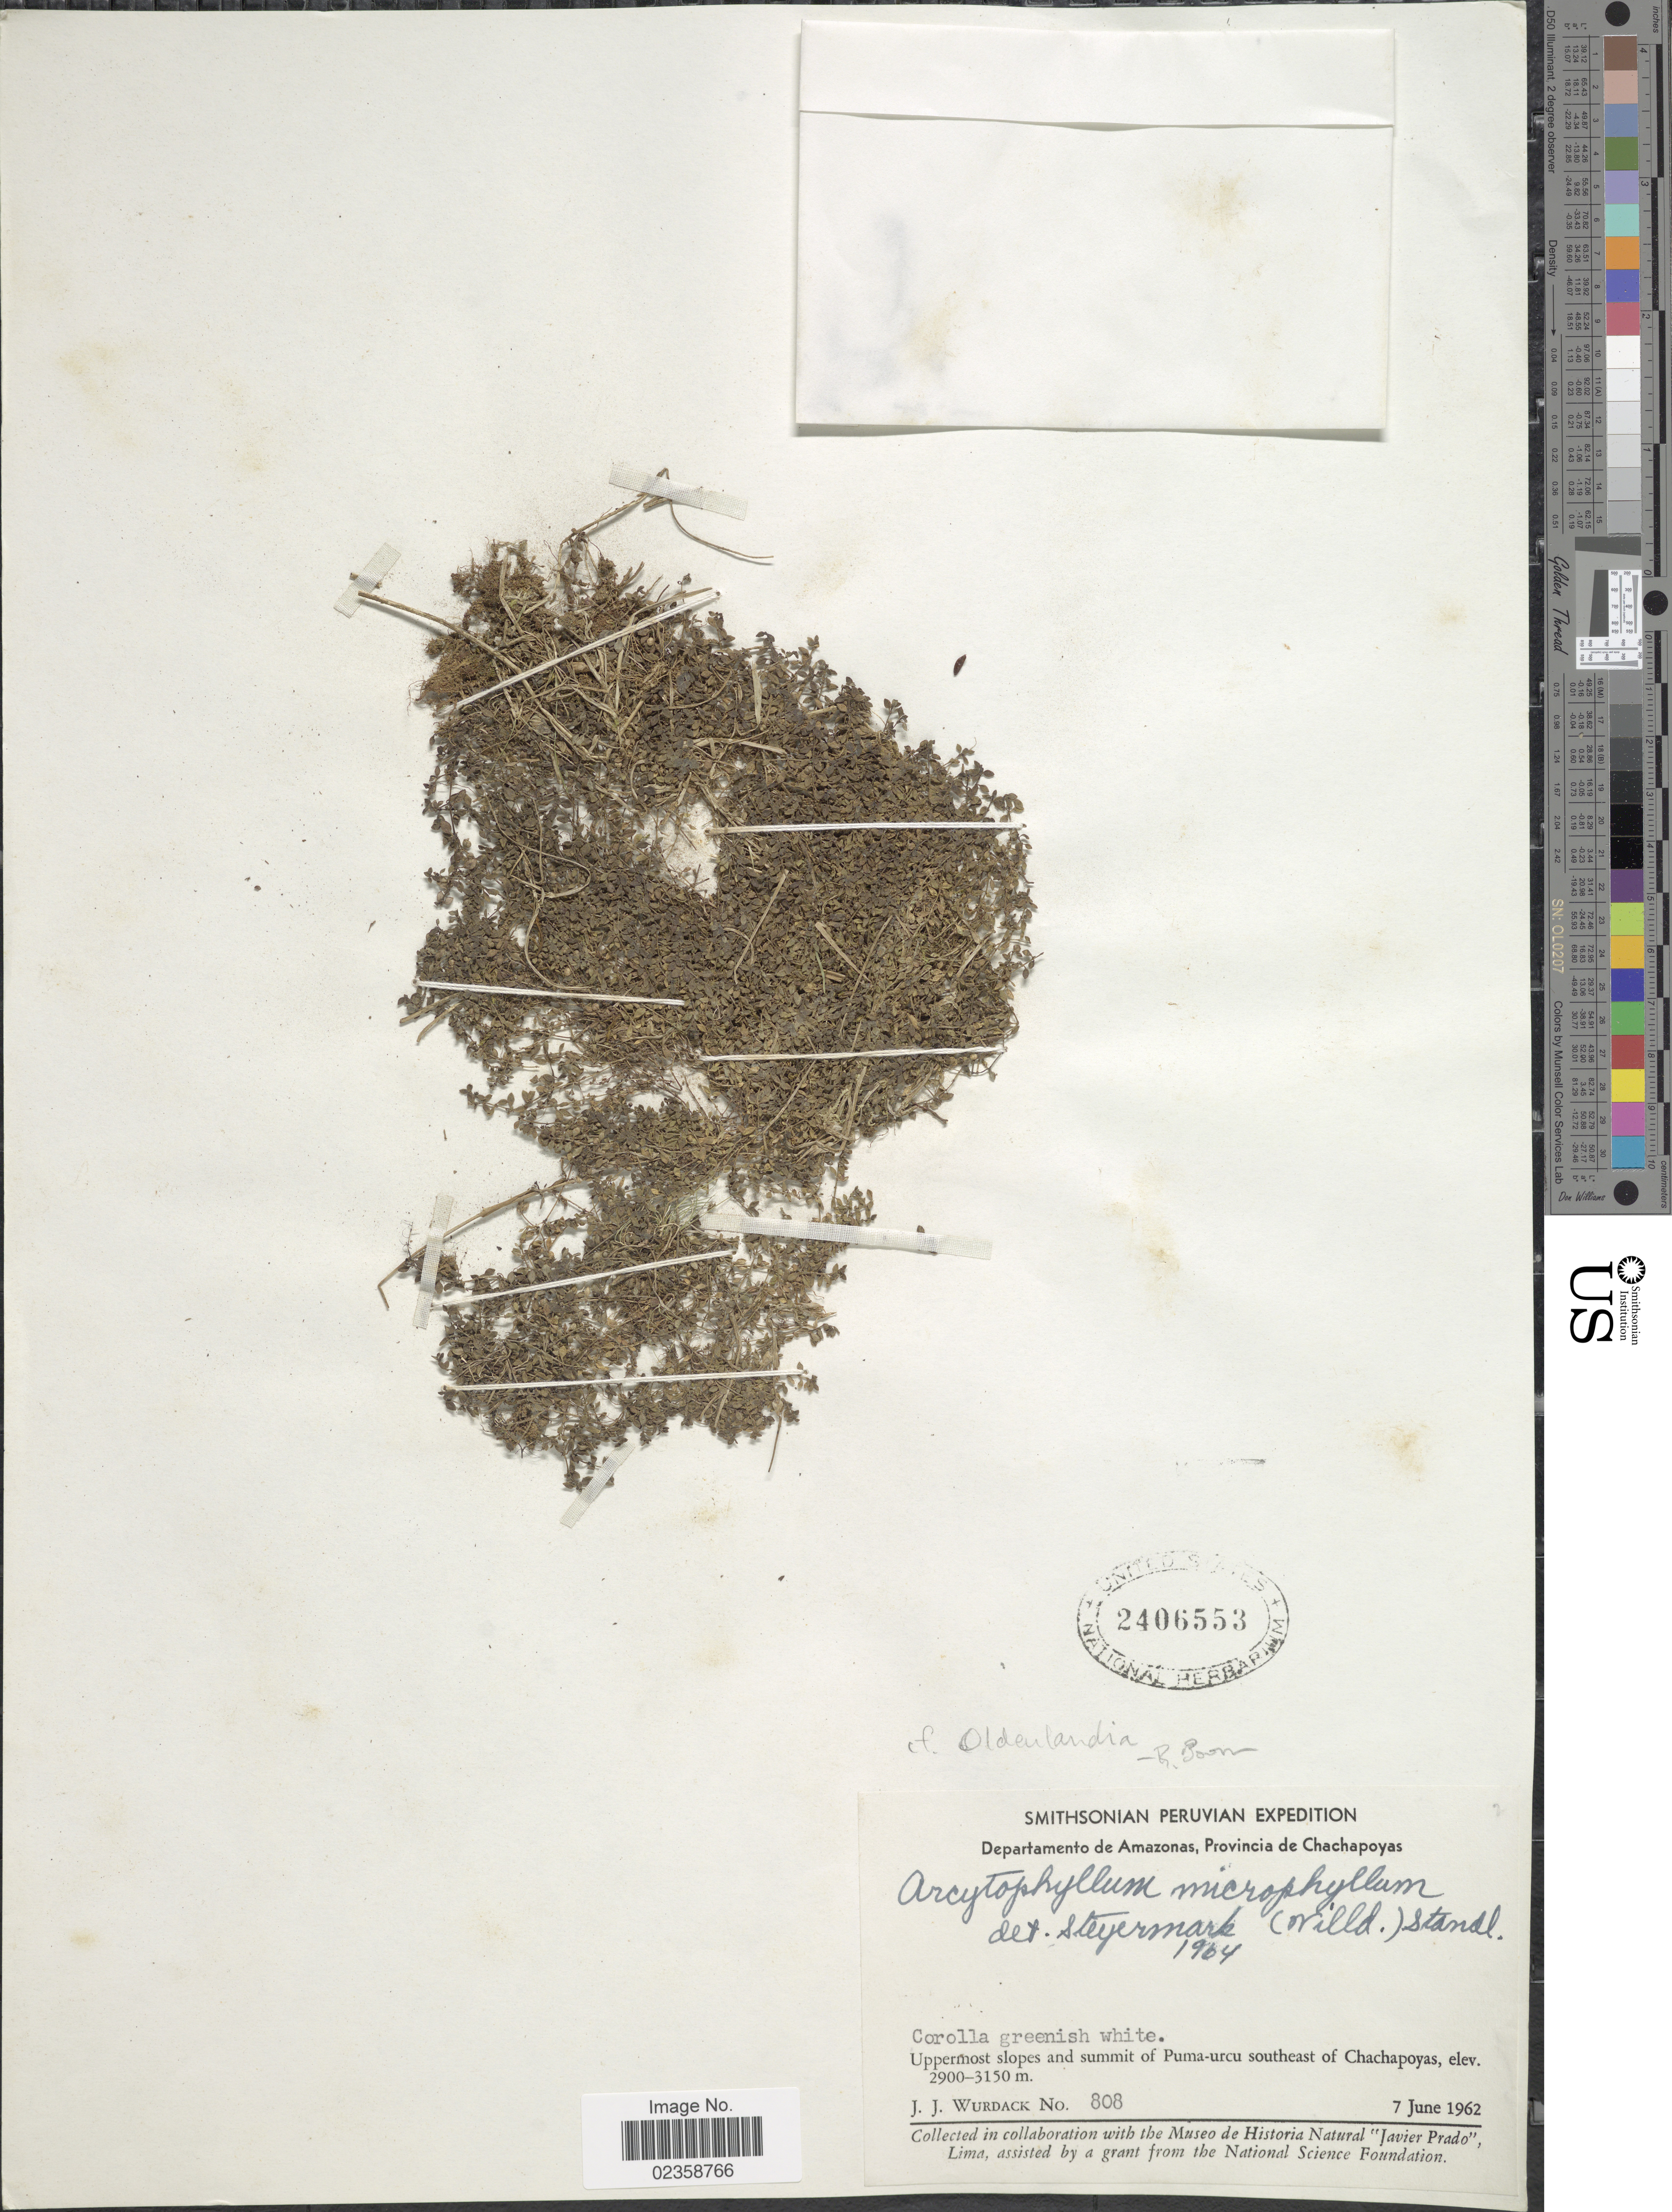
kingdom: Plantae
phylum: Tracheophyta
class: Magnoliopsida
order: Gentianales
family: Rubiaceae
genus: Oldenlandia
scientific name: Oldenlandia microphylla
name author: De Wild. & Durand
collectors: J. J. Wurdack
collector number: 808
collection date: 1962-06-07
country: Peru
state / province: Amazonas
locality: Provincia de Chachapoyas. Uppermost slopes and summit of Puma-urcu southeast of Chachapoyas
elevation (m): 2900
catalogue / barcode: US 2406553